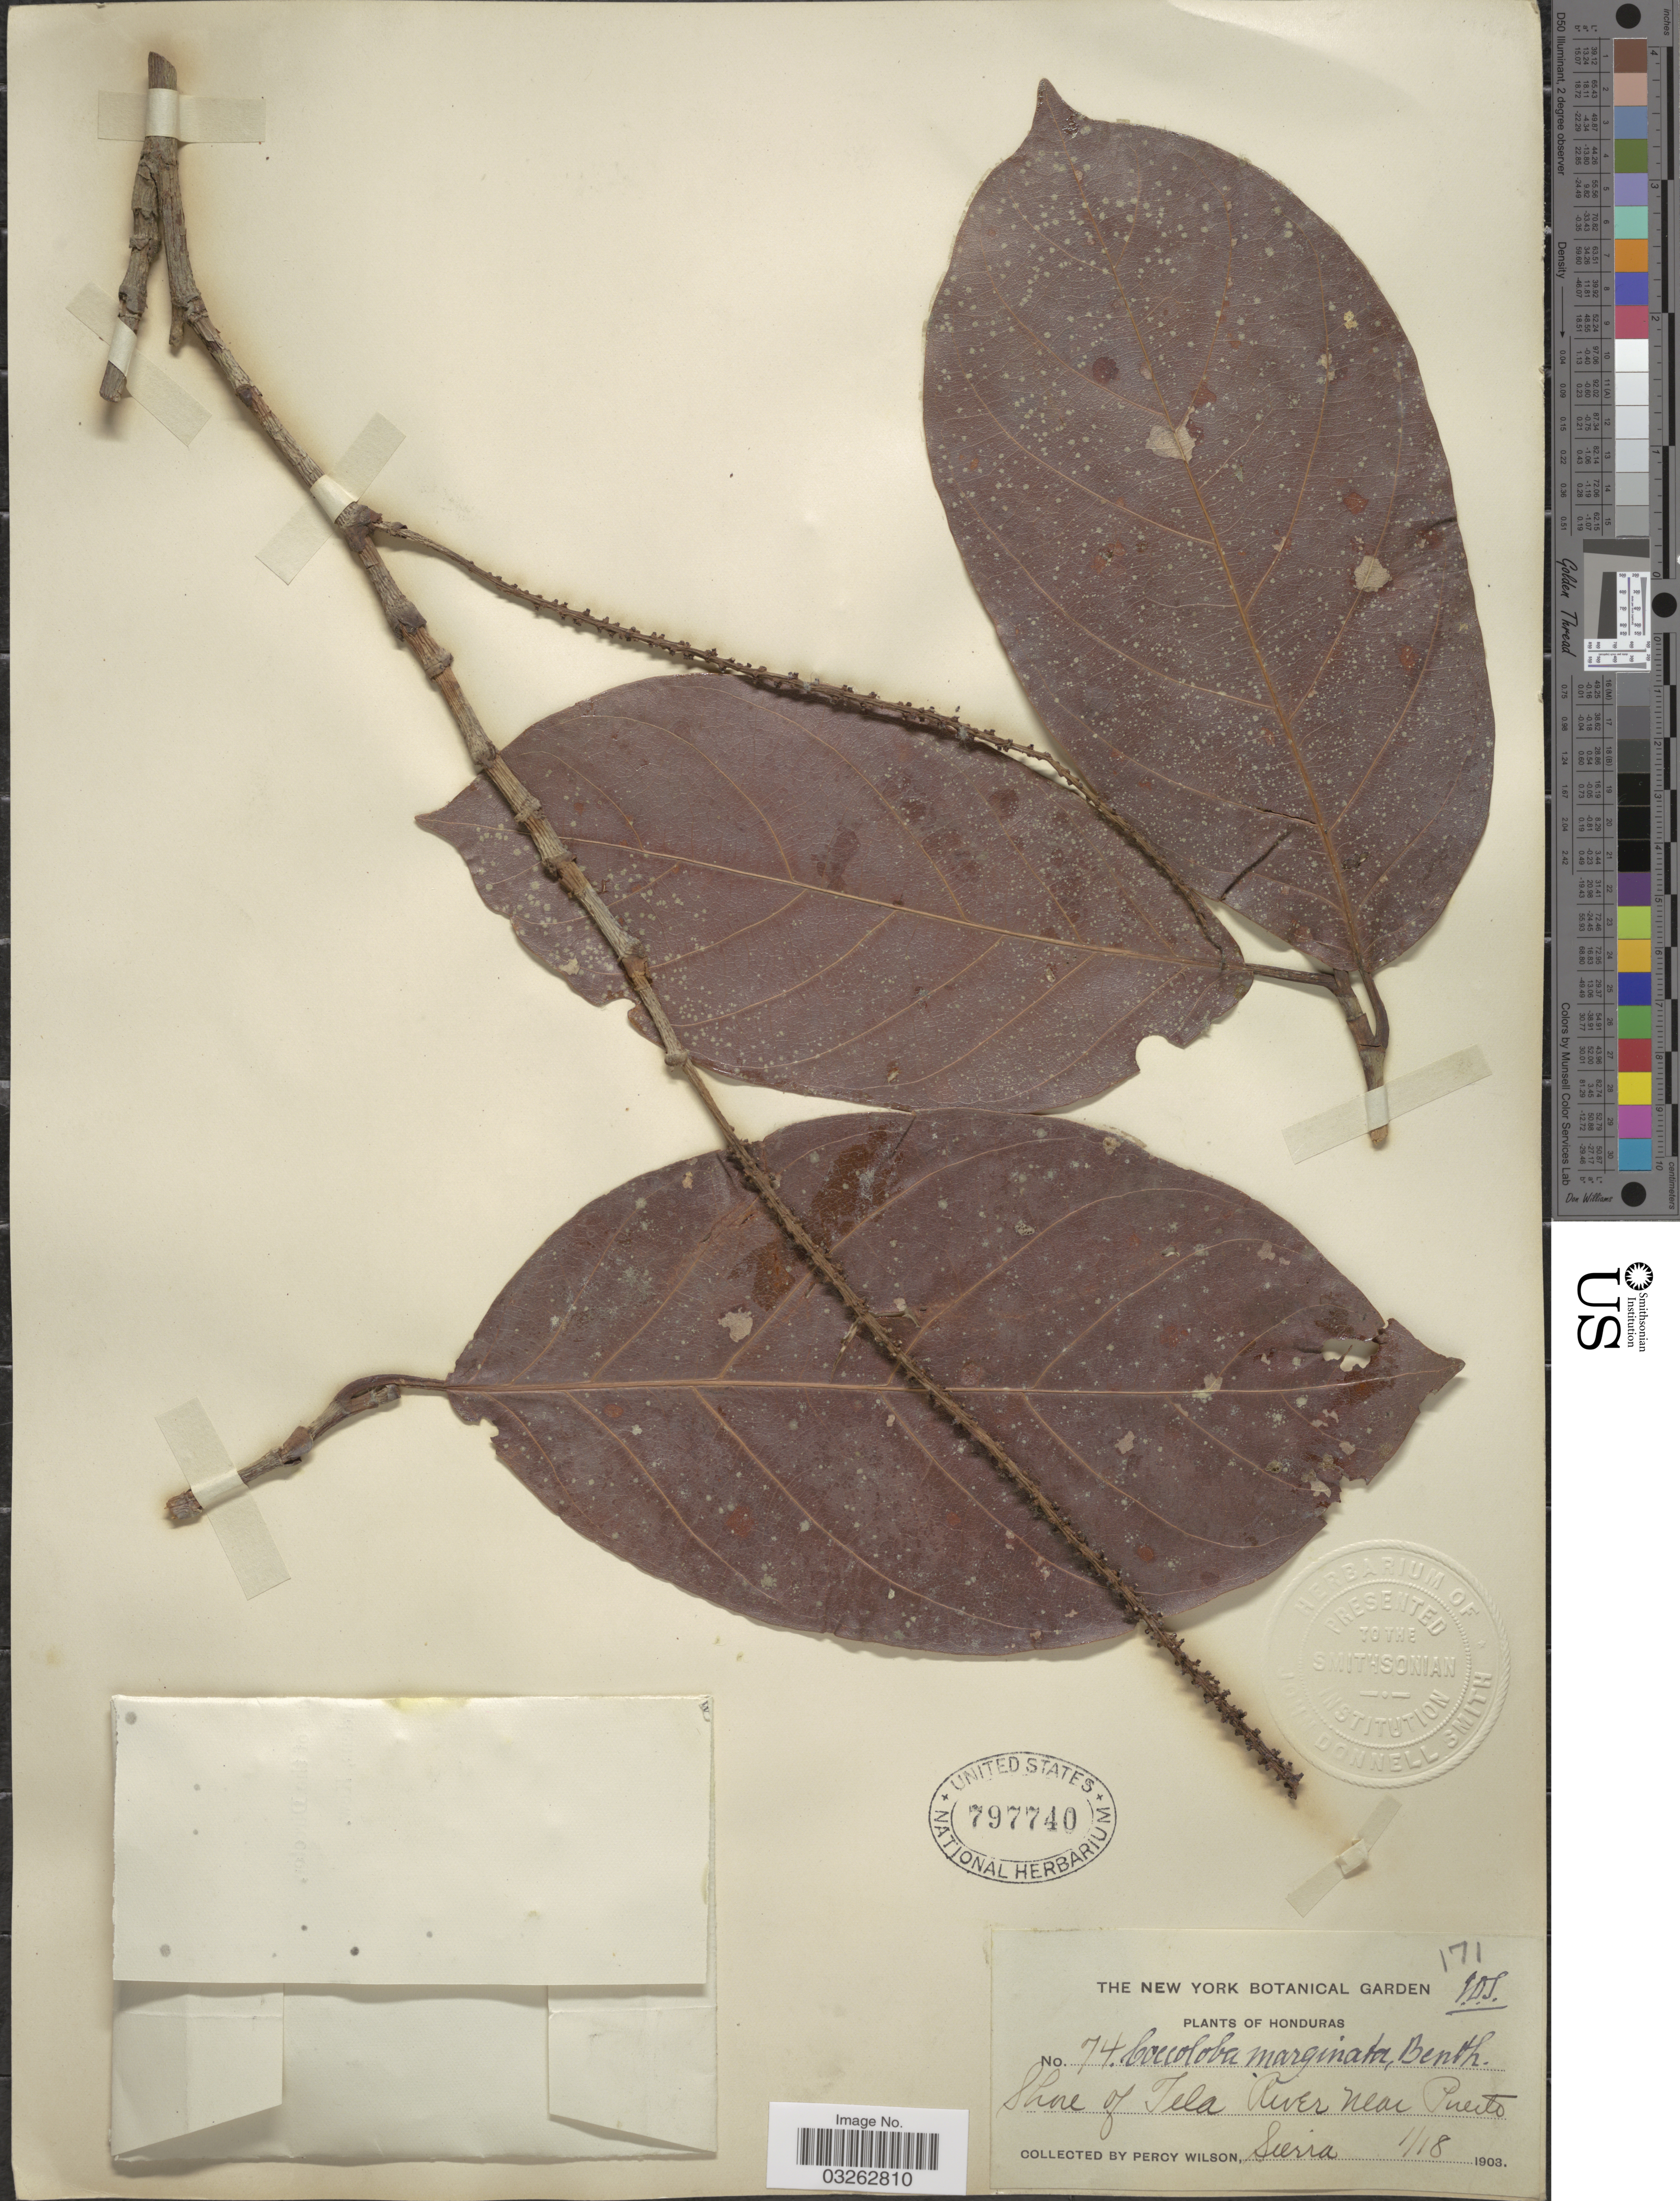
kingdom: Plantae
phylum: Tracheophyta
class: Magnoliopsida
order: Caryophyllales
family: Polygonaceae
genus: Coccoloba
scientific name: Coccoloba hondurensis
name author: Lundell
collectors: P. Wilson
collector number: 74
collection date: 1903-01-18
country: Honduras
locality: Shore of Tela River near Puerto Sierra.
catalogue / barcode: US 797740